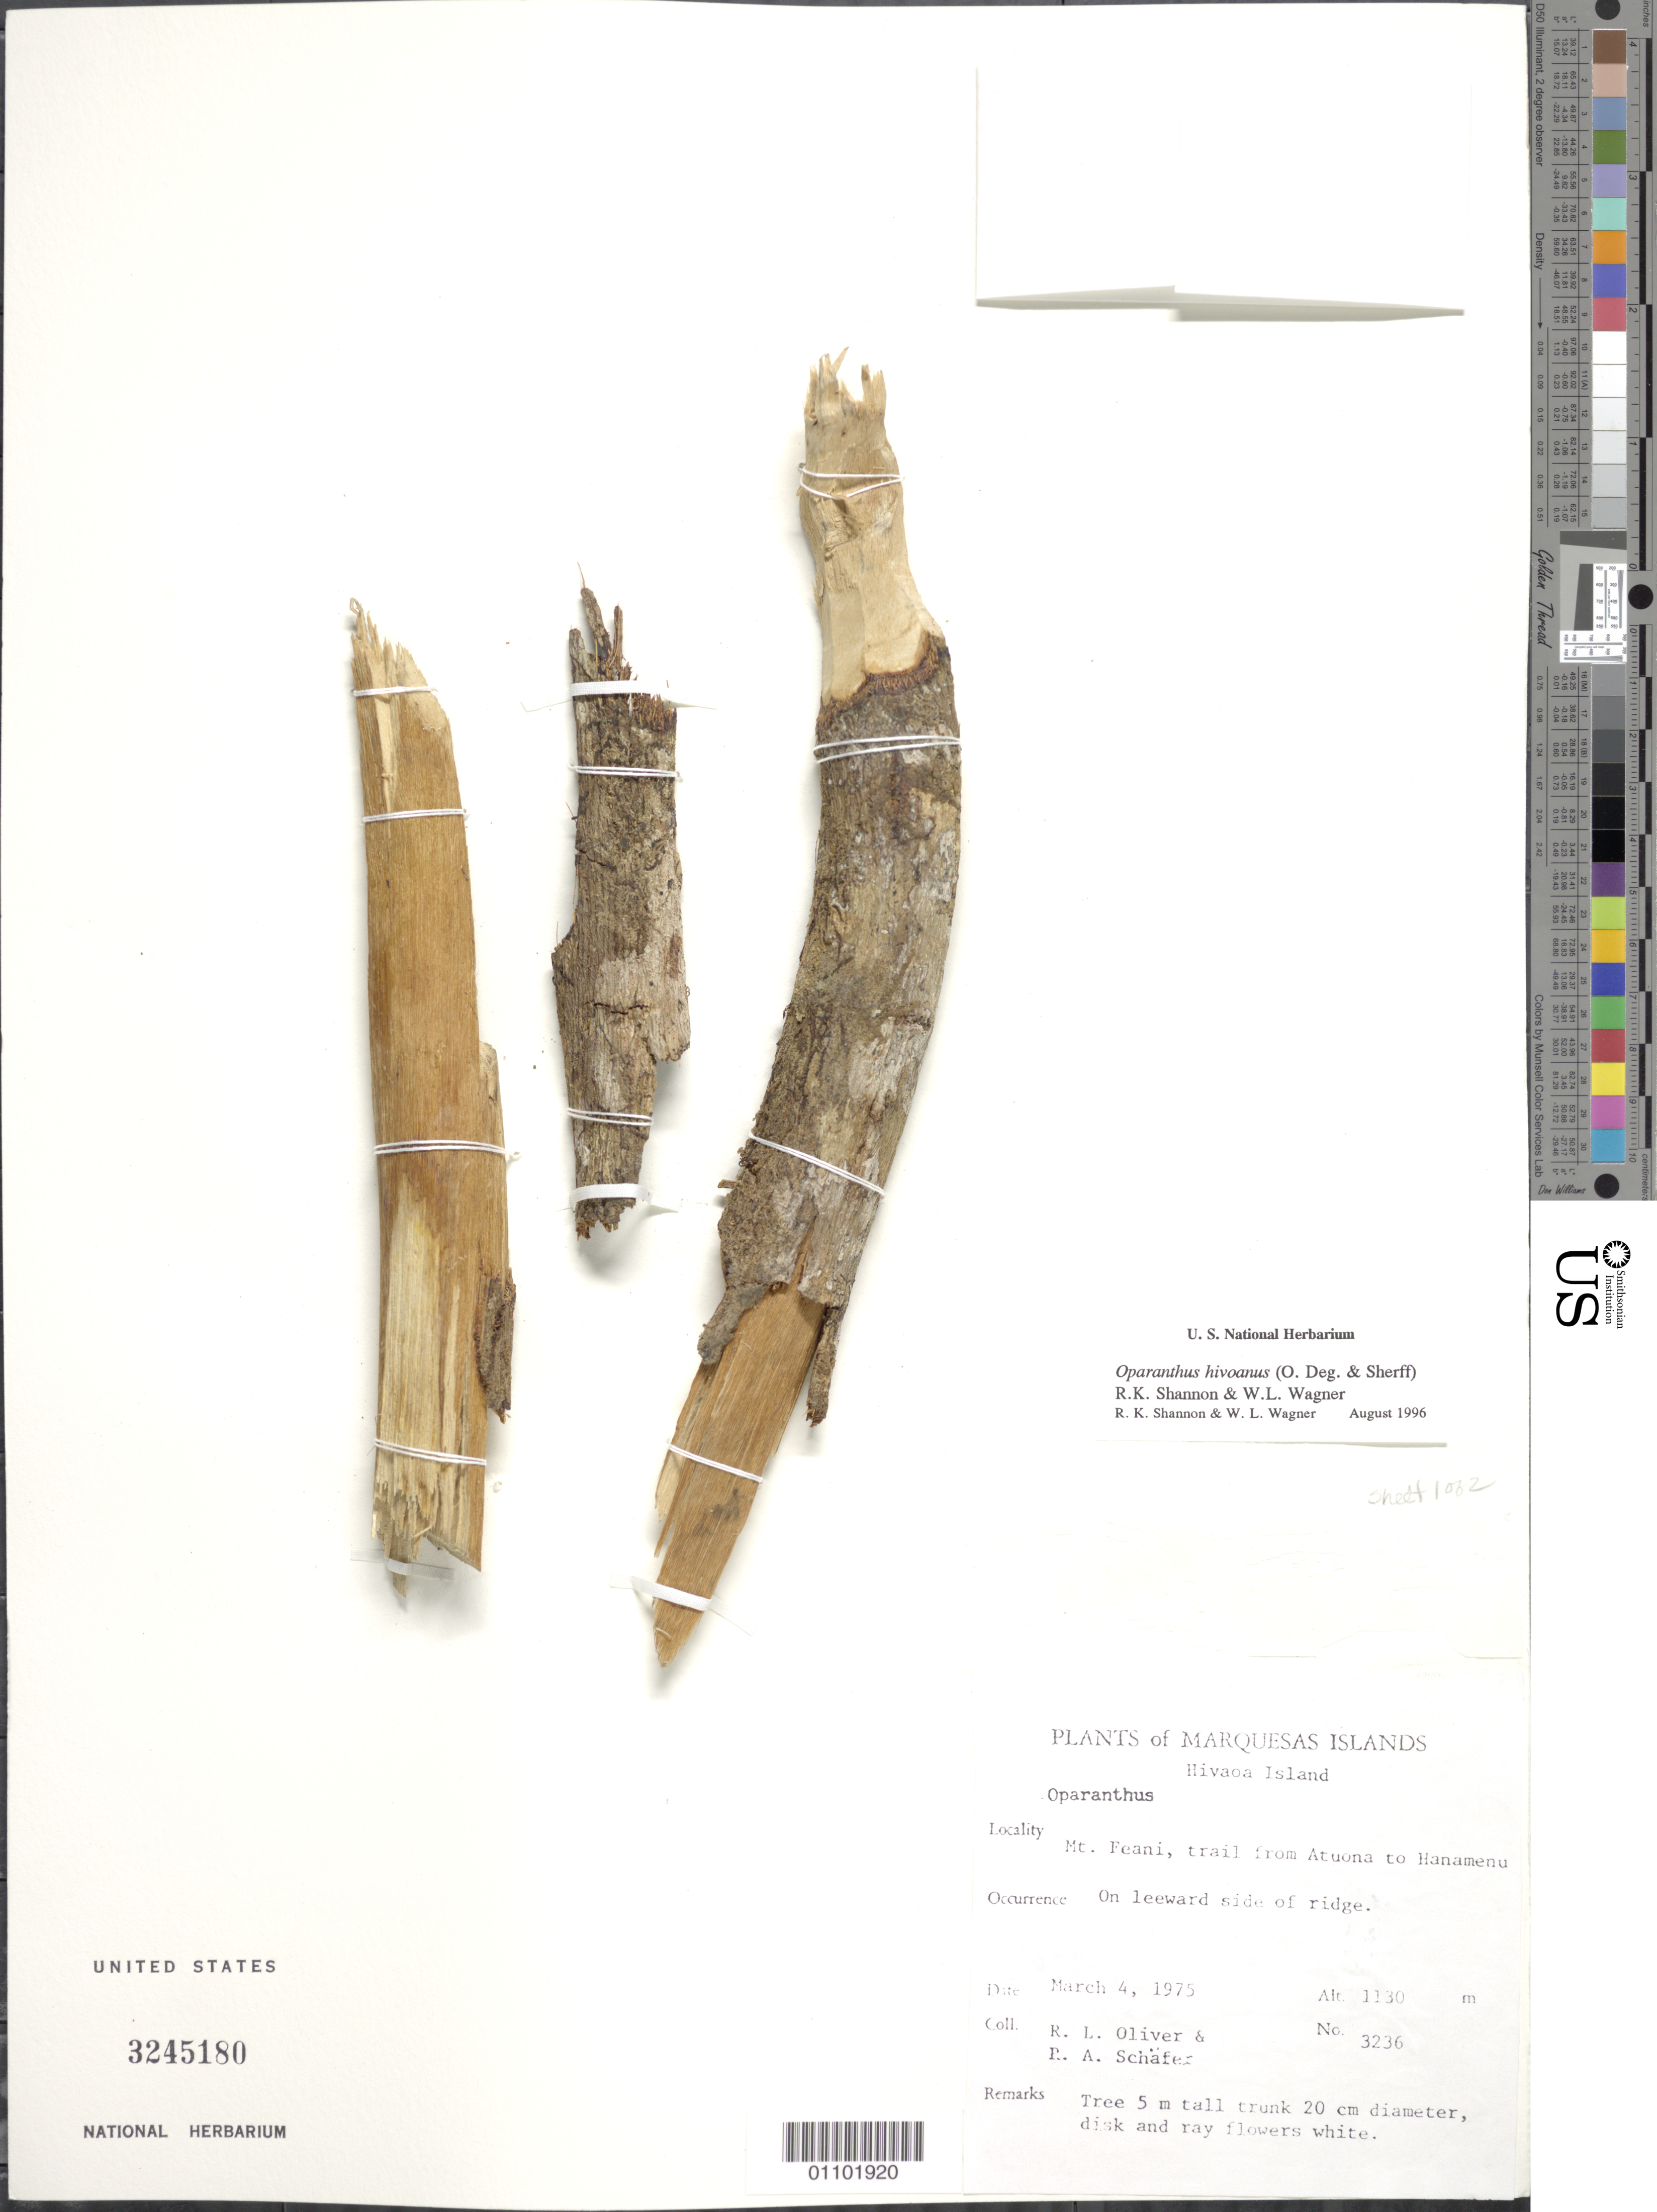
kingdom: Plantae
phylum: Tracheophyta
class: Magnoliopsida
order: Asterales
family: Asteraceae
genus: Oparanthus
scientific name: Oparanthus hivoanus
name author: (Deg. & Sherff) R.K. Shannon & W.L. Wagner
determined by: Wagner, W. L., (BOT), Smithsonian Institution - National Museum of Natural History (UNITED STATES)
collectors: R. L. Oliver & P. A. Schäfer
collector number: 3236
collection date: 1975-03-04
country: French Polynesia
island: Hiva Oa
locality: Mt. Feani, trail from Atuona to Hanamenu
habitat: On leeward side of ridge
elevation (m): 1130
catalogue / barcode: US 3245180